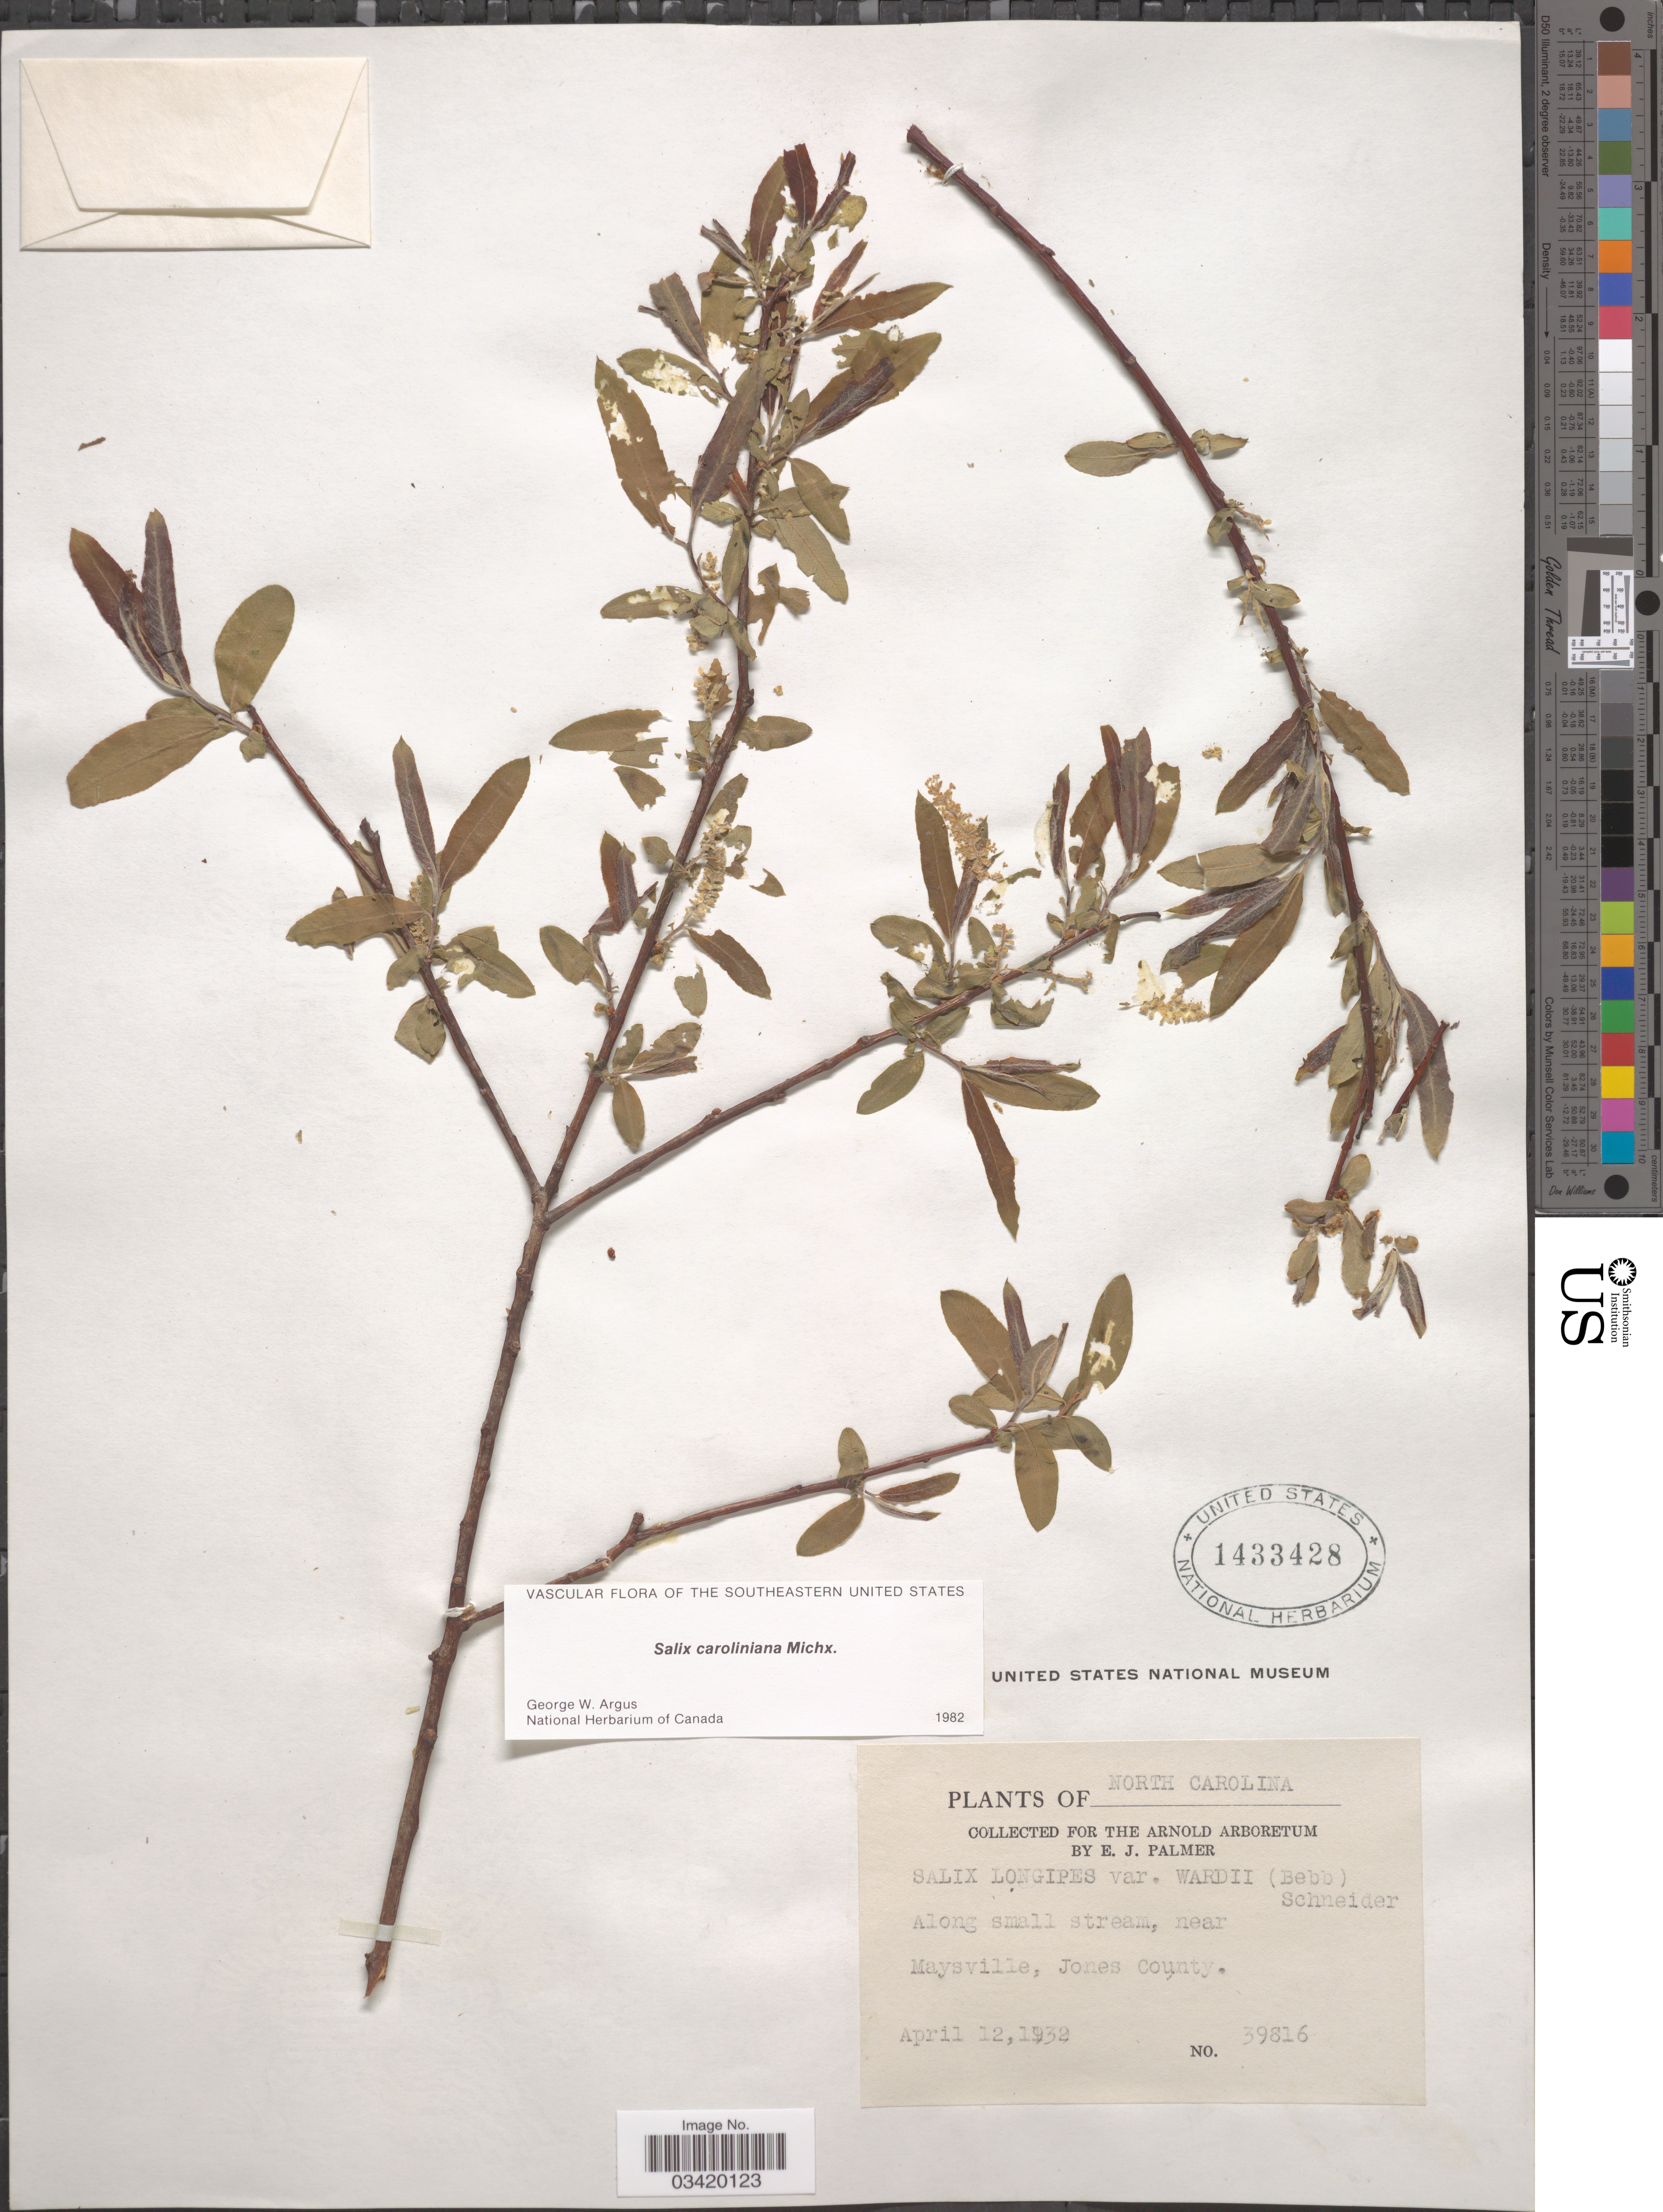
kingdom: Plantae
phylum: Tracheophyta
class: Magnoliopsida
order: Malpighiales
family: Salicaceae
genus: Salix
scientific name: Salix caroliniana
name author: Michx.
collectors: E. J. Palmer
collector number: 39816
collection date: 1932-04-12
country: United States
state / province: North Carolina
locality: Along small stream, near Maysville, Jones County.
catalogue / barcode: US 1433428